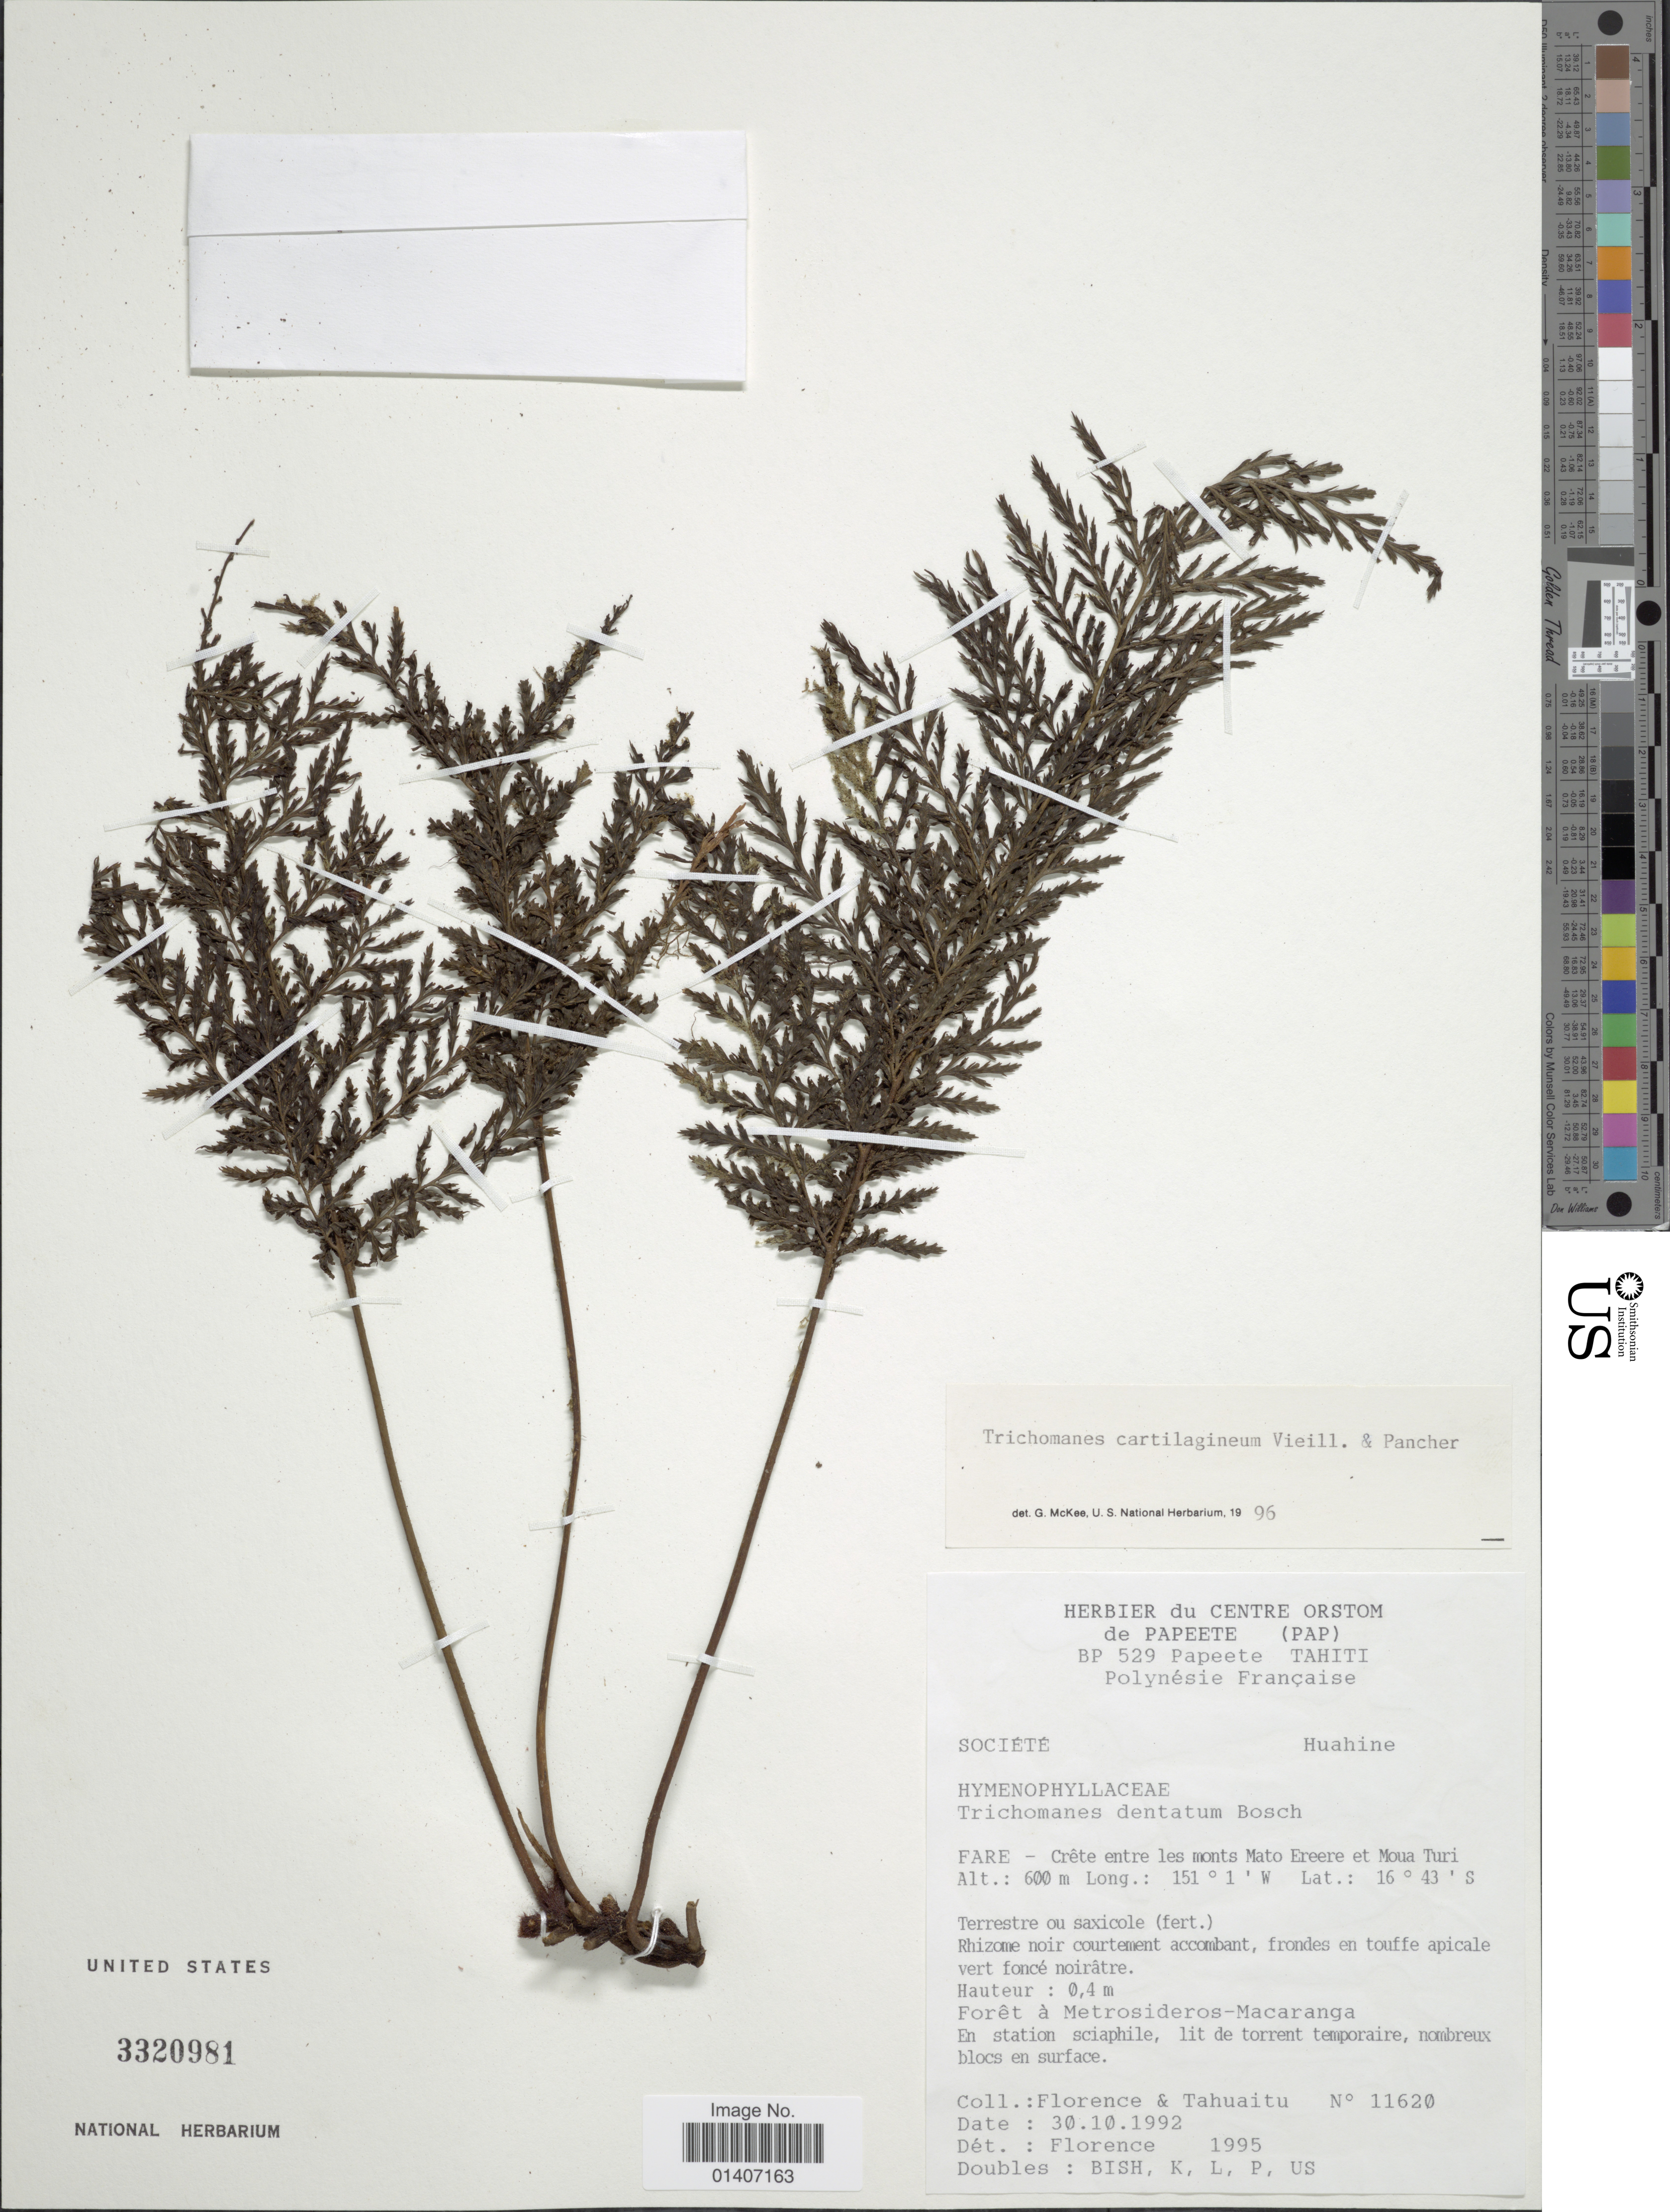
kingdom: Plantae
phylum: Tracheophyta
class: Polypodiopsida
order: Hymenophyllales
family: Hymenophyllaceae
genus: Abrodictyum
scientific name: Abrodictyum cartilagineum (Vieill. & Pancher) comb. ined., 2015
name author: (Vieill. & Pancher)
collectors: -. Florence & -. Tahuaitu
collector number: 11620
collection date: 1992-10-30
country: French Polynesia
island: Huahine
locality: Fare-Crete entre les monts Mato Ereere et Moua Turi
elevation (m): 600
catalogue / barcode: US 3320981